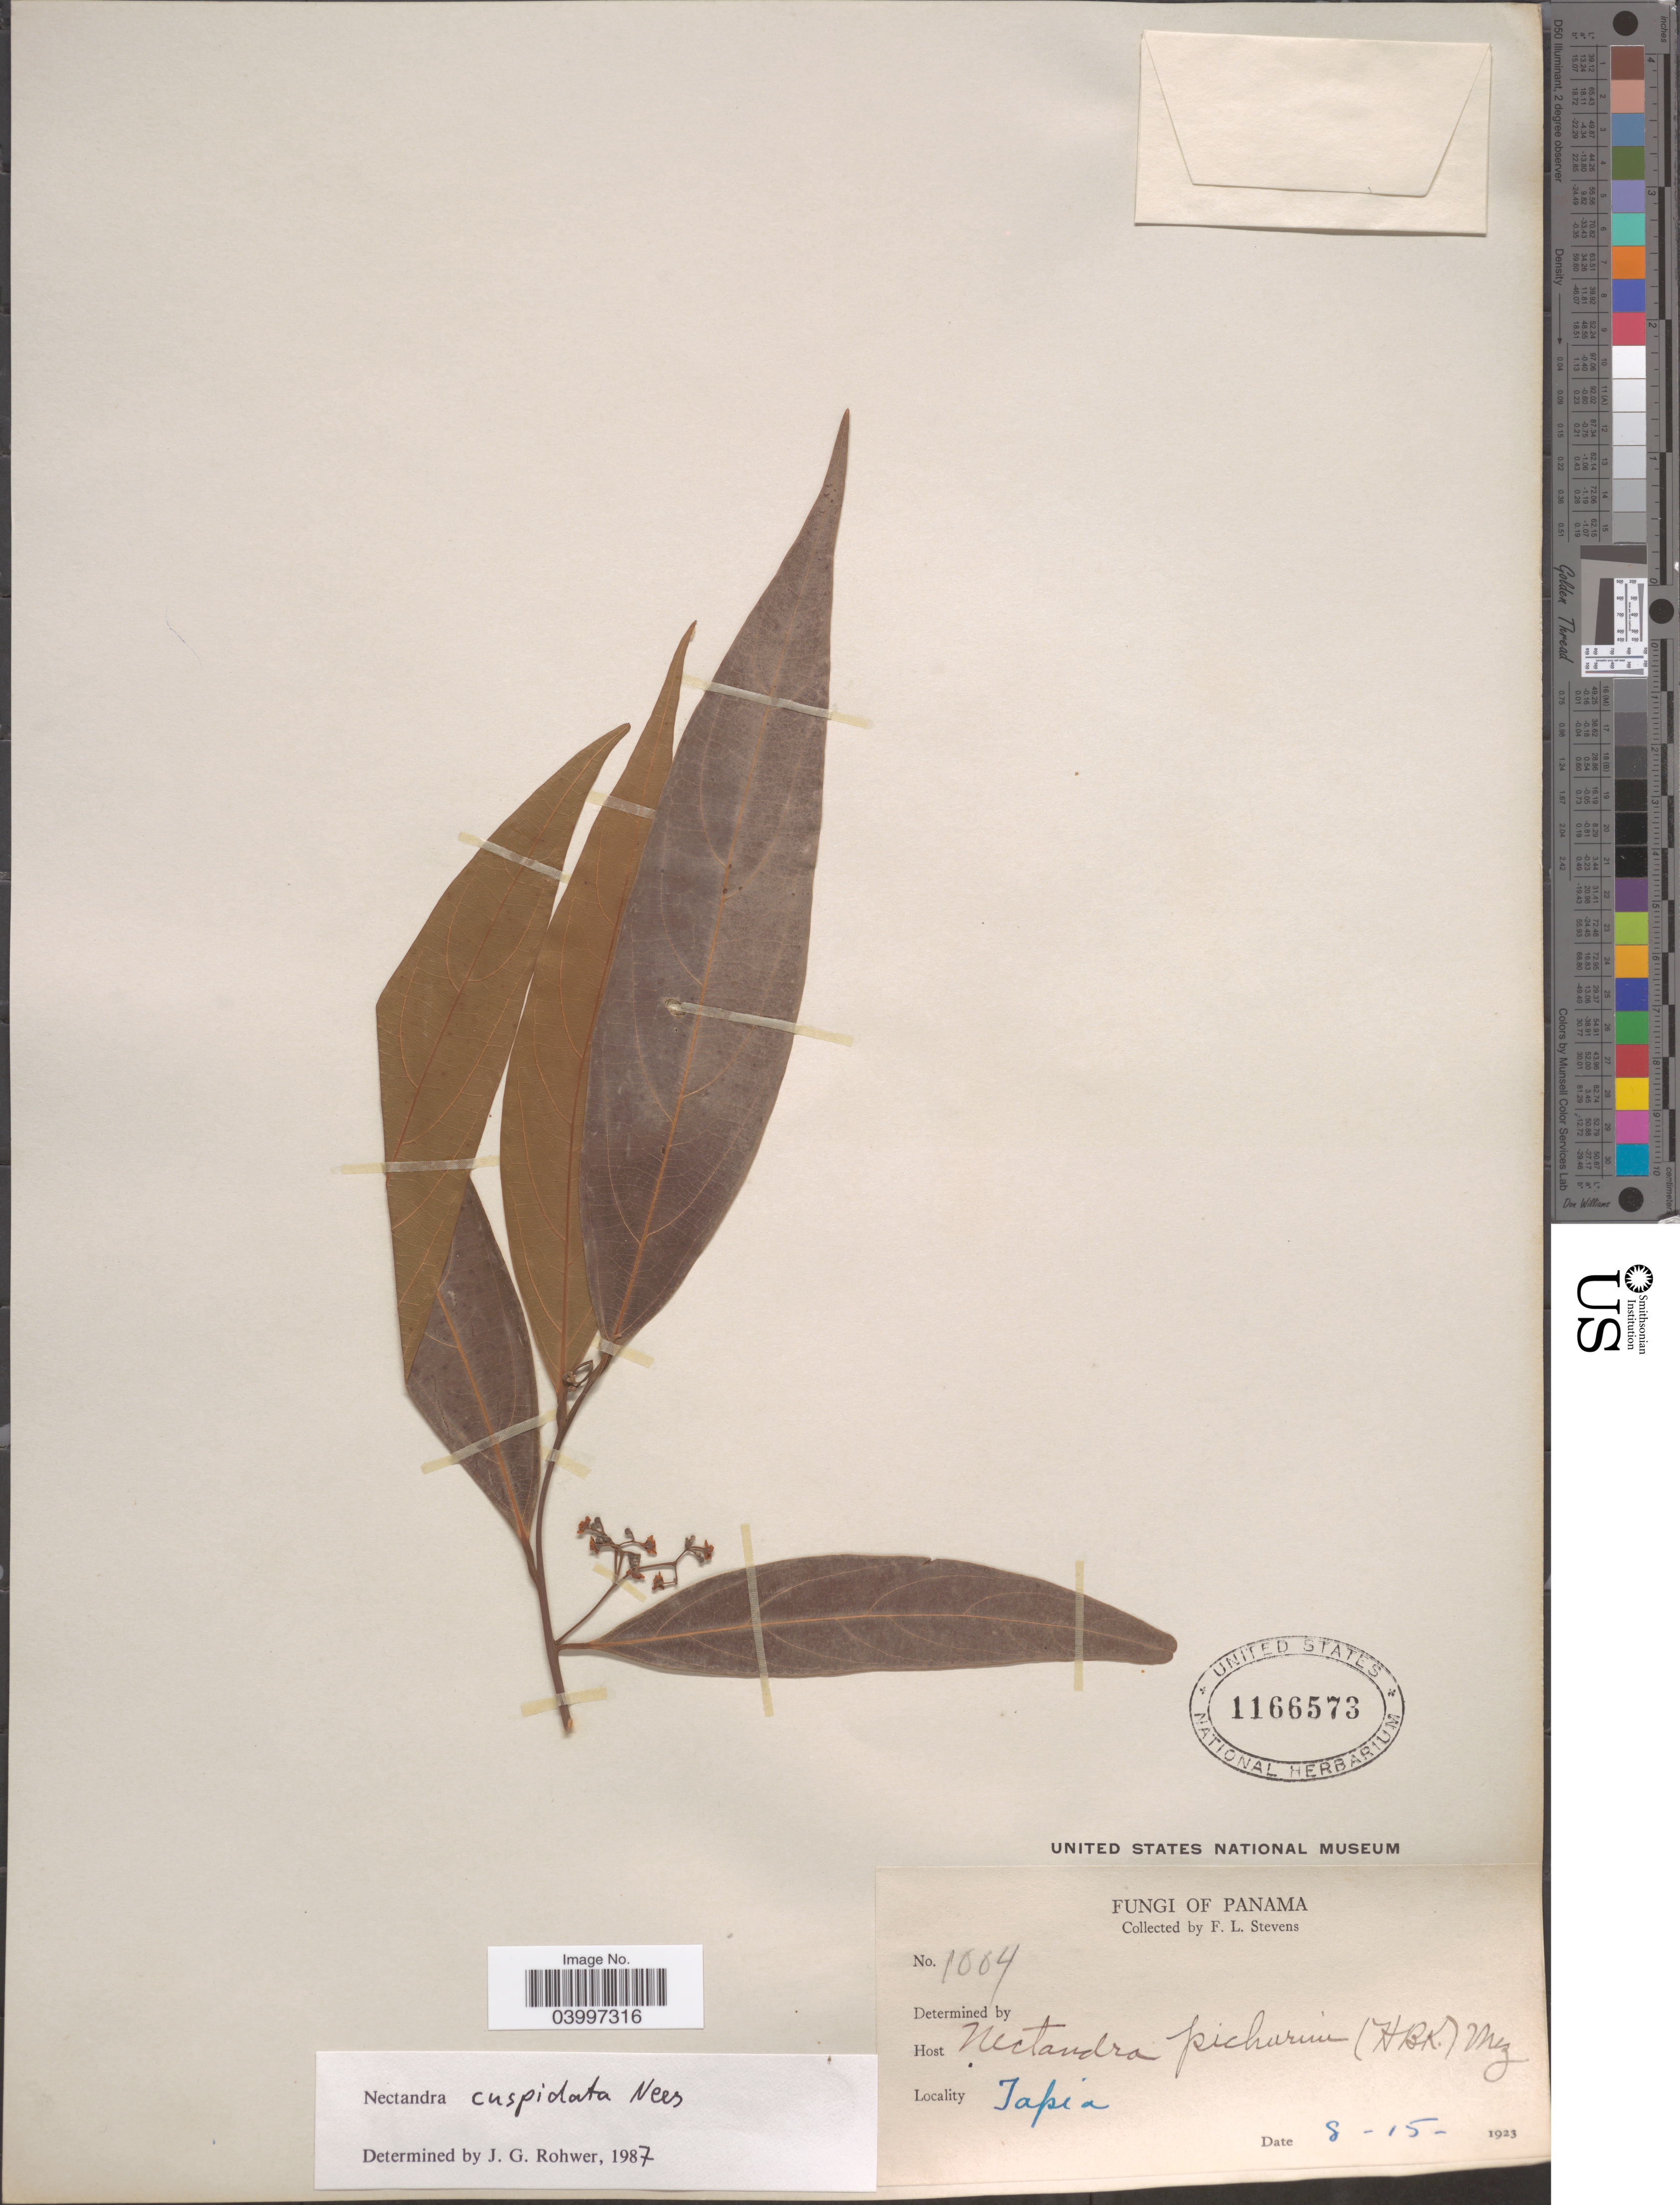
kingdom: Plantae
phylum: Tracheophyta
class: Magnoliopsida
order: Laurales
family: Lauraceae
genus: Nectandra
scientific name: Nectandra cuspidata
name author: Nees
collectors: F. L. Stevens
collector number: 1004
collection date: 1923-08-15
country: Panama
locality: Tapia.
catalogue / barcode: US 1166573